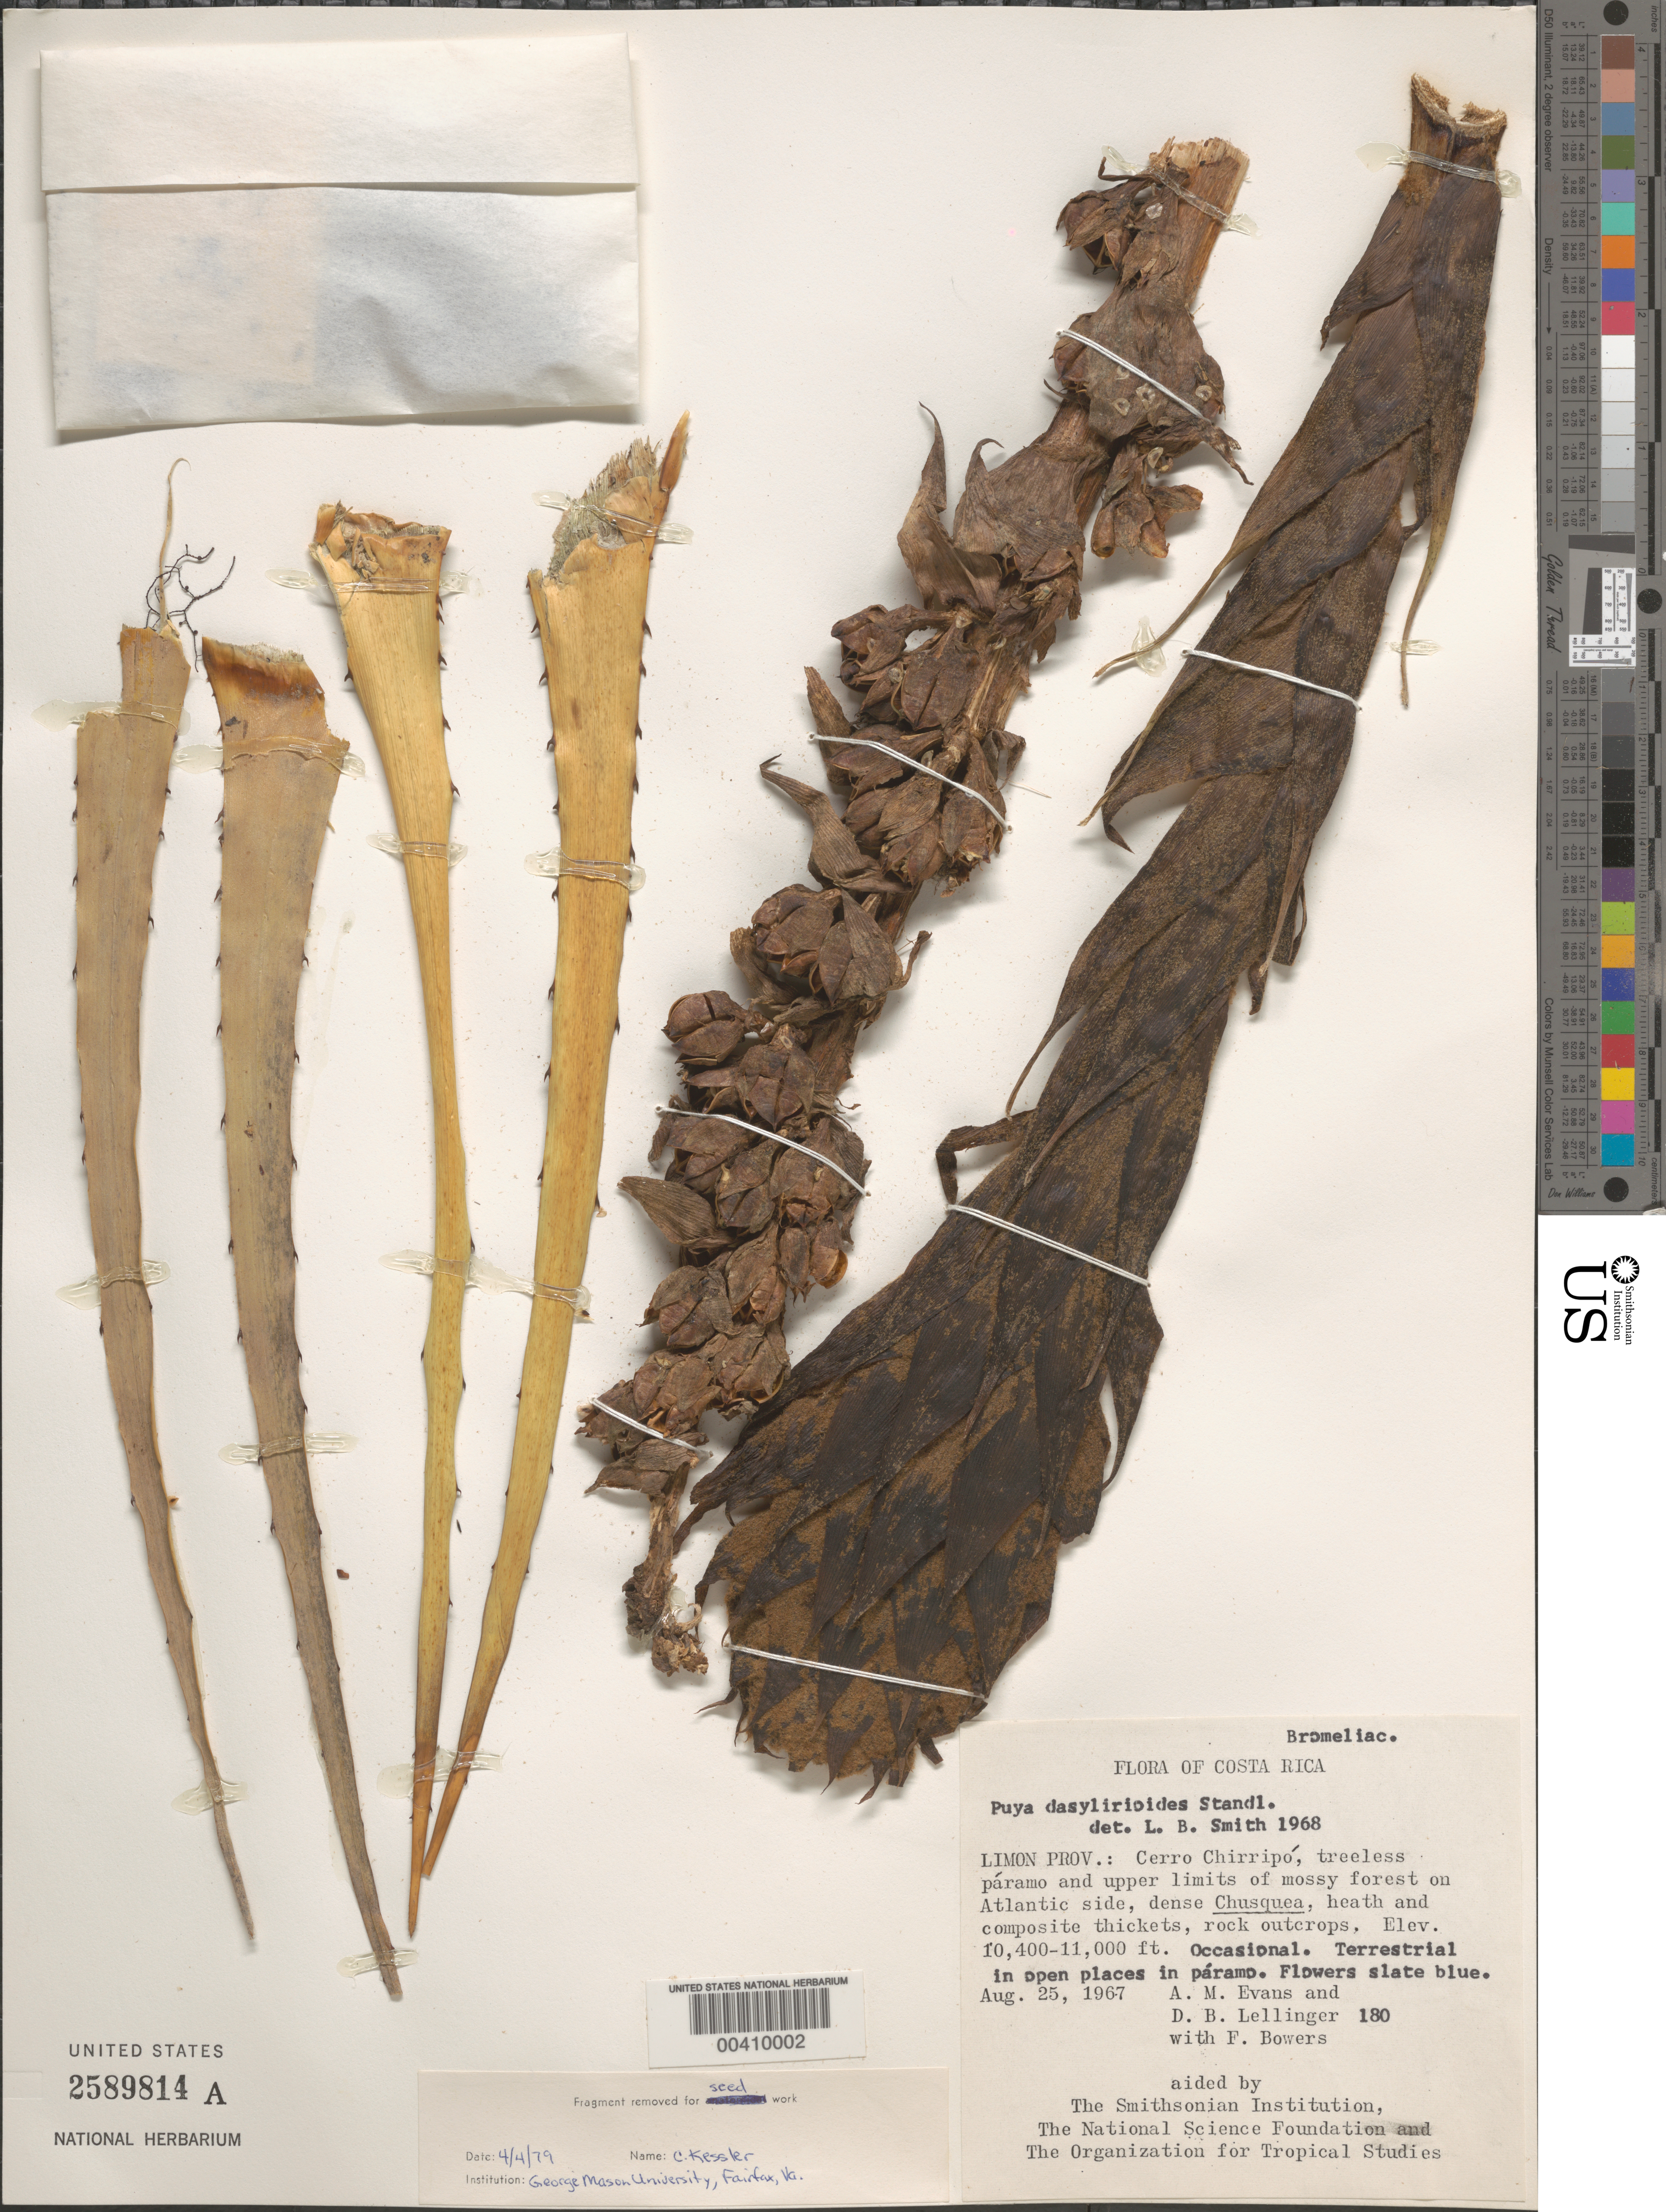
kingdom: Plantae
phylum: Tracheophyta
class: Liliopsida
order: Poales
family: Bromeliaceae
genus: Puya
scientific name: Puya dasylirioides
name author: Standl.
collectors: A. M. Evans, D. B. Lellinger & F. Bowers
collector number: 180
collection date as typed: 25 Aug 1967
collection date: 1967-08-25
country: Costa Rica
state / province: Limón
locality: Cerro chirripo, atlantic side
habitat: Treeless paramo and upper limits of mossy forest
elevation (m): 3170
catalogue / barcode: US 2589814A